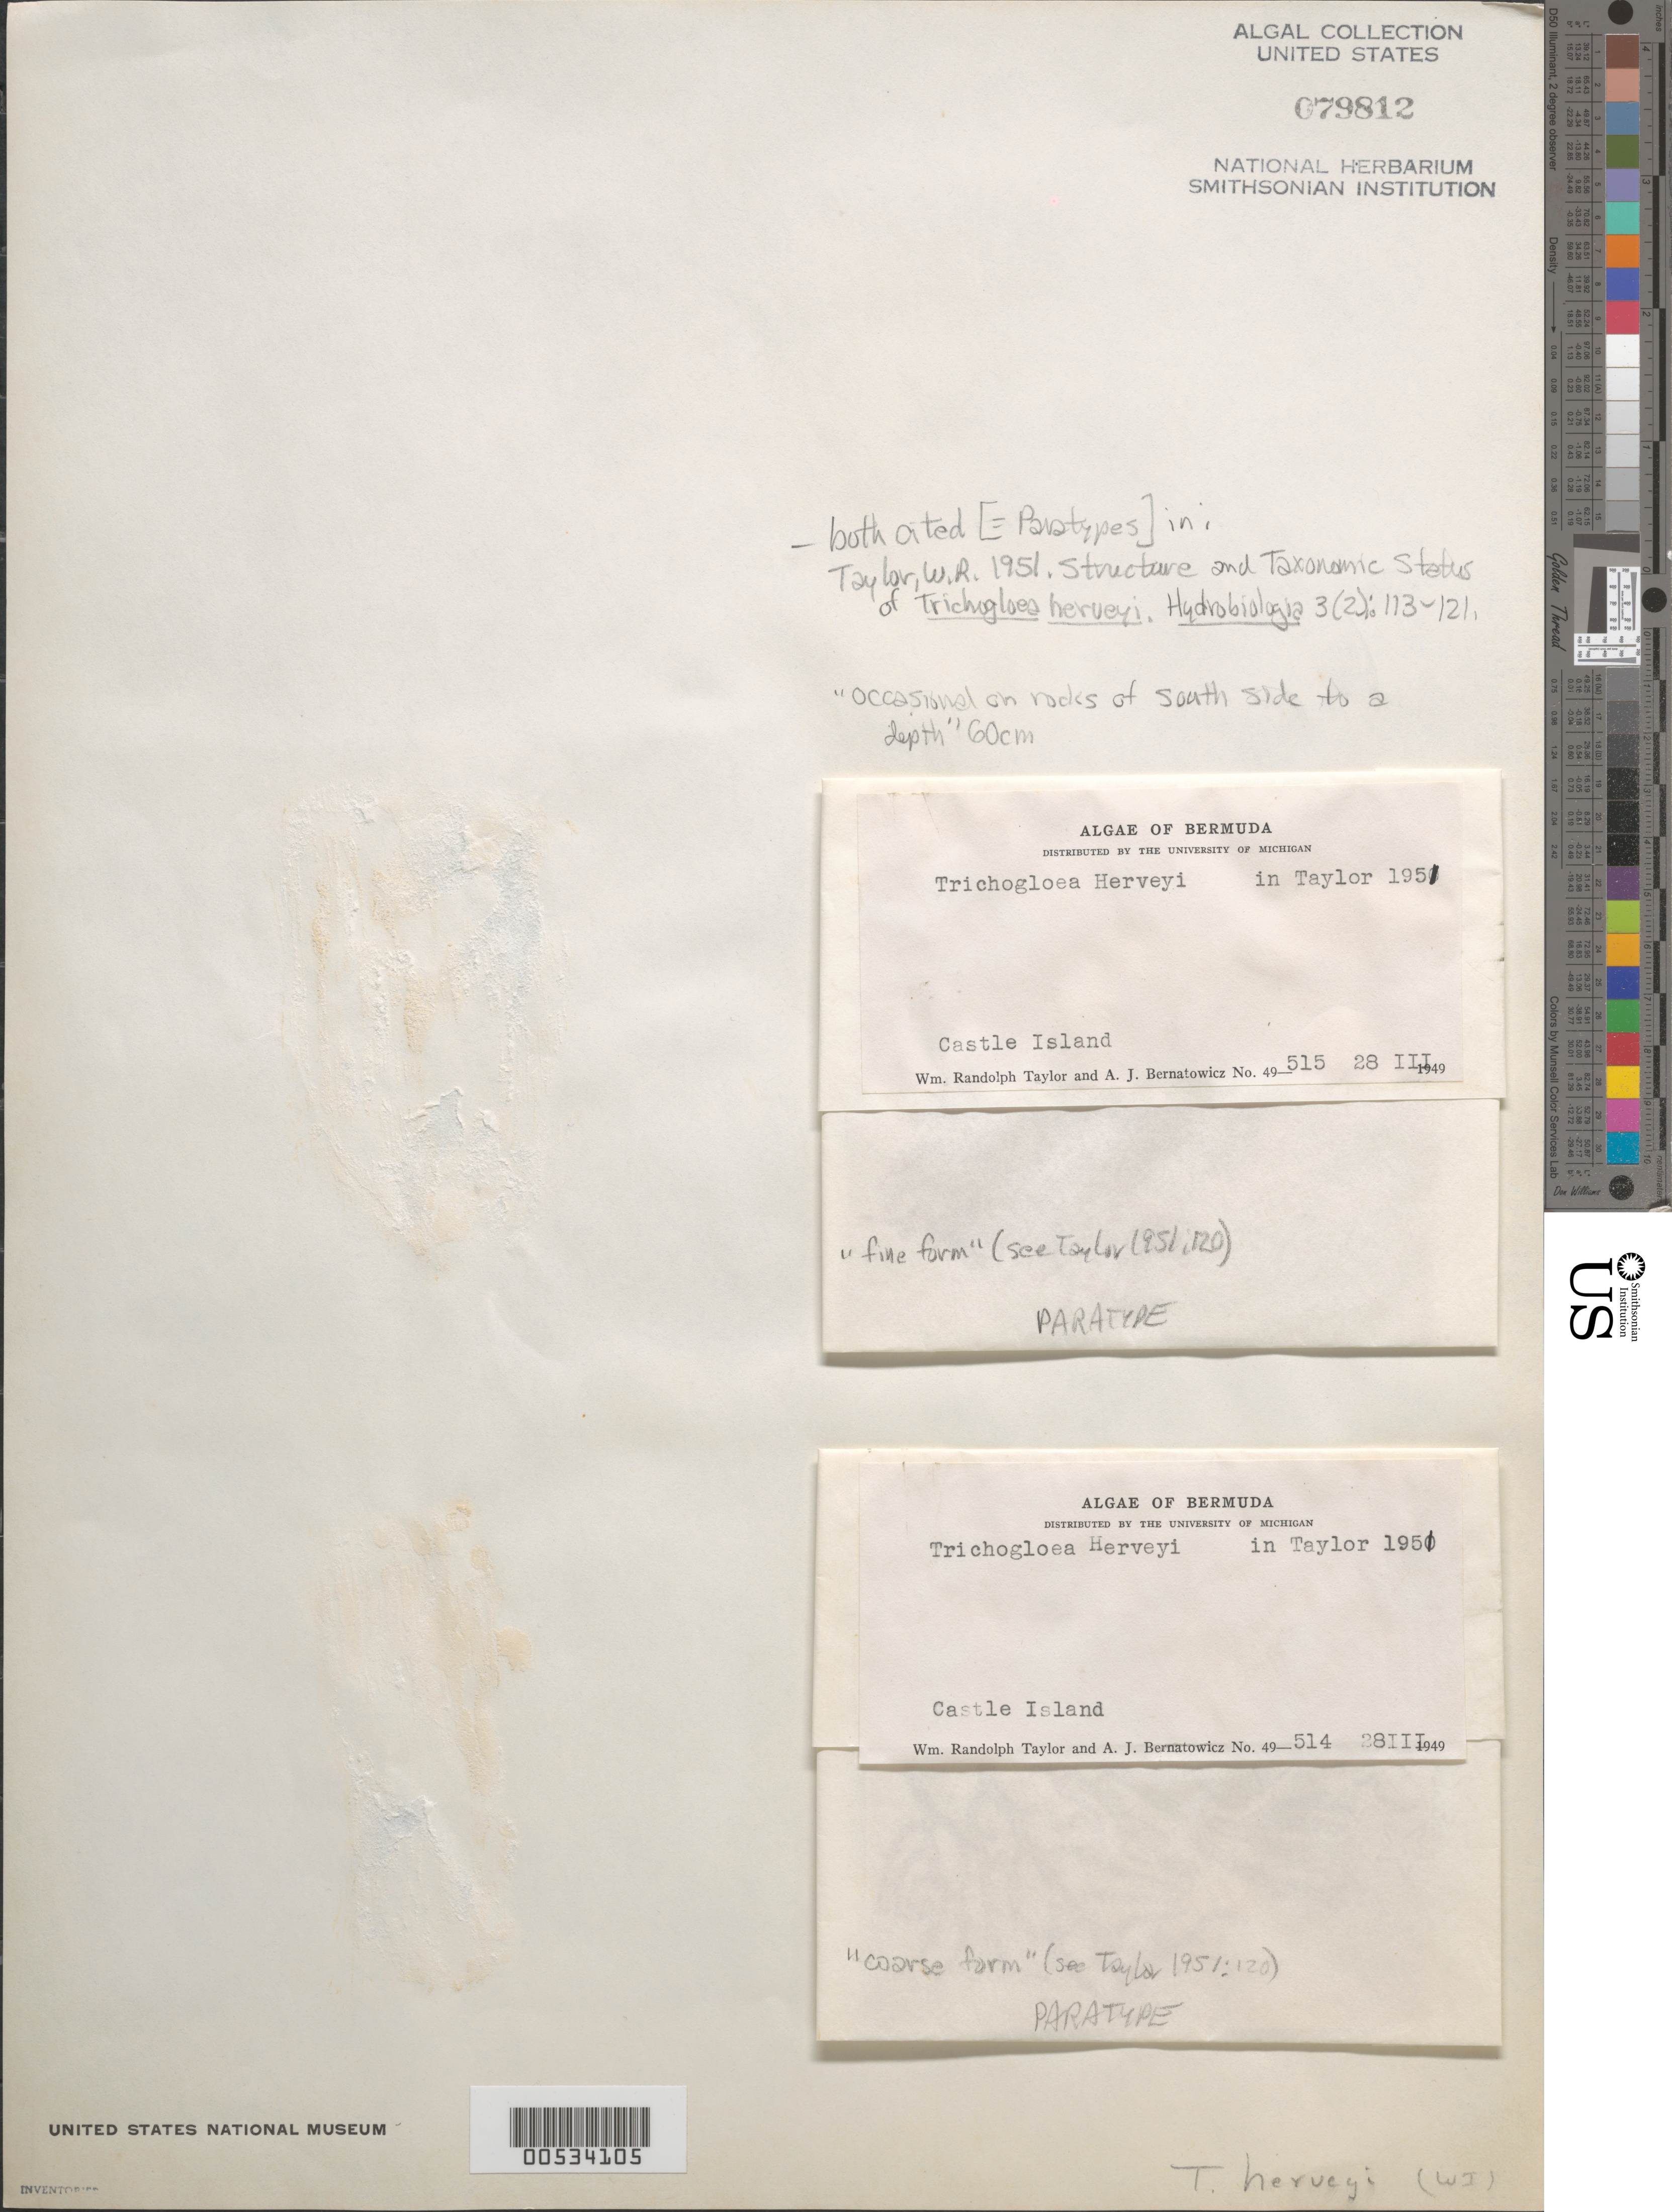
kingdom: Plantae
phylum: Rhodophyta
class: Florideophyceae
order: Nemaliales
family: Liagoraceae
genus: Trichogloea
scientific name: Trichogloea herveyi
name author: W.R. Taylor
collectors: W. R. Taylor & A. Bernatowicz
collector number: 49-514 & 49-515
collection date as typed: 28 Mar 1949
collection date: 1949-03-28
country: Bermuda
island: Castle Island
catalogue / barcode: US 79812